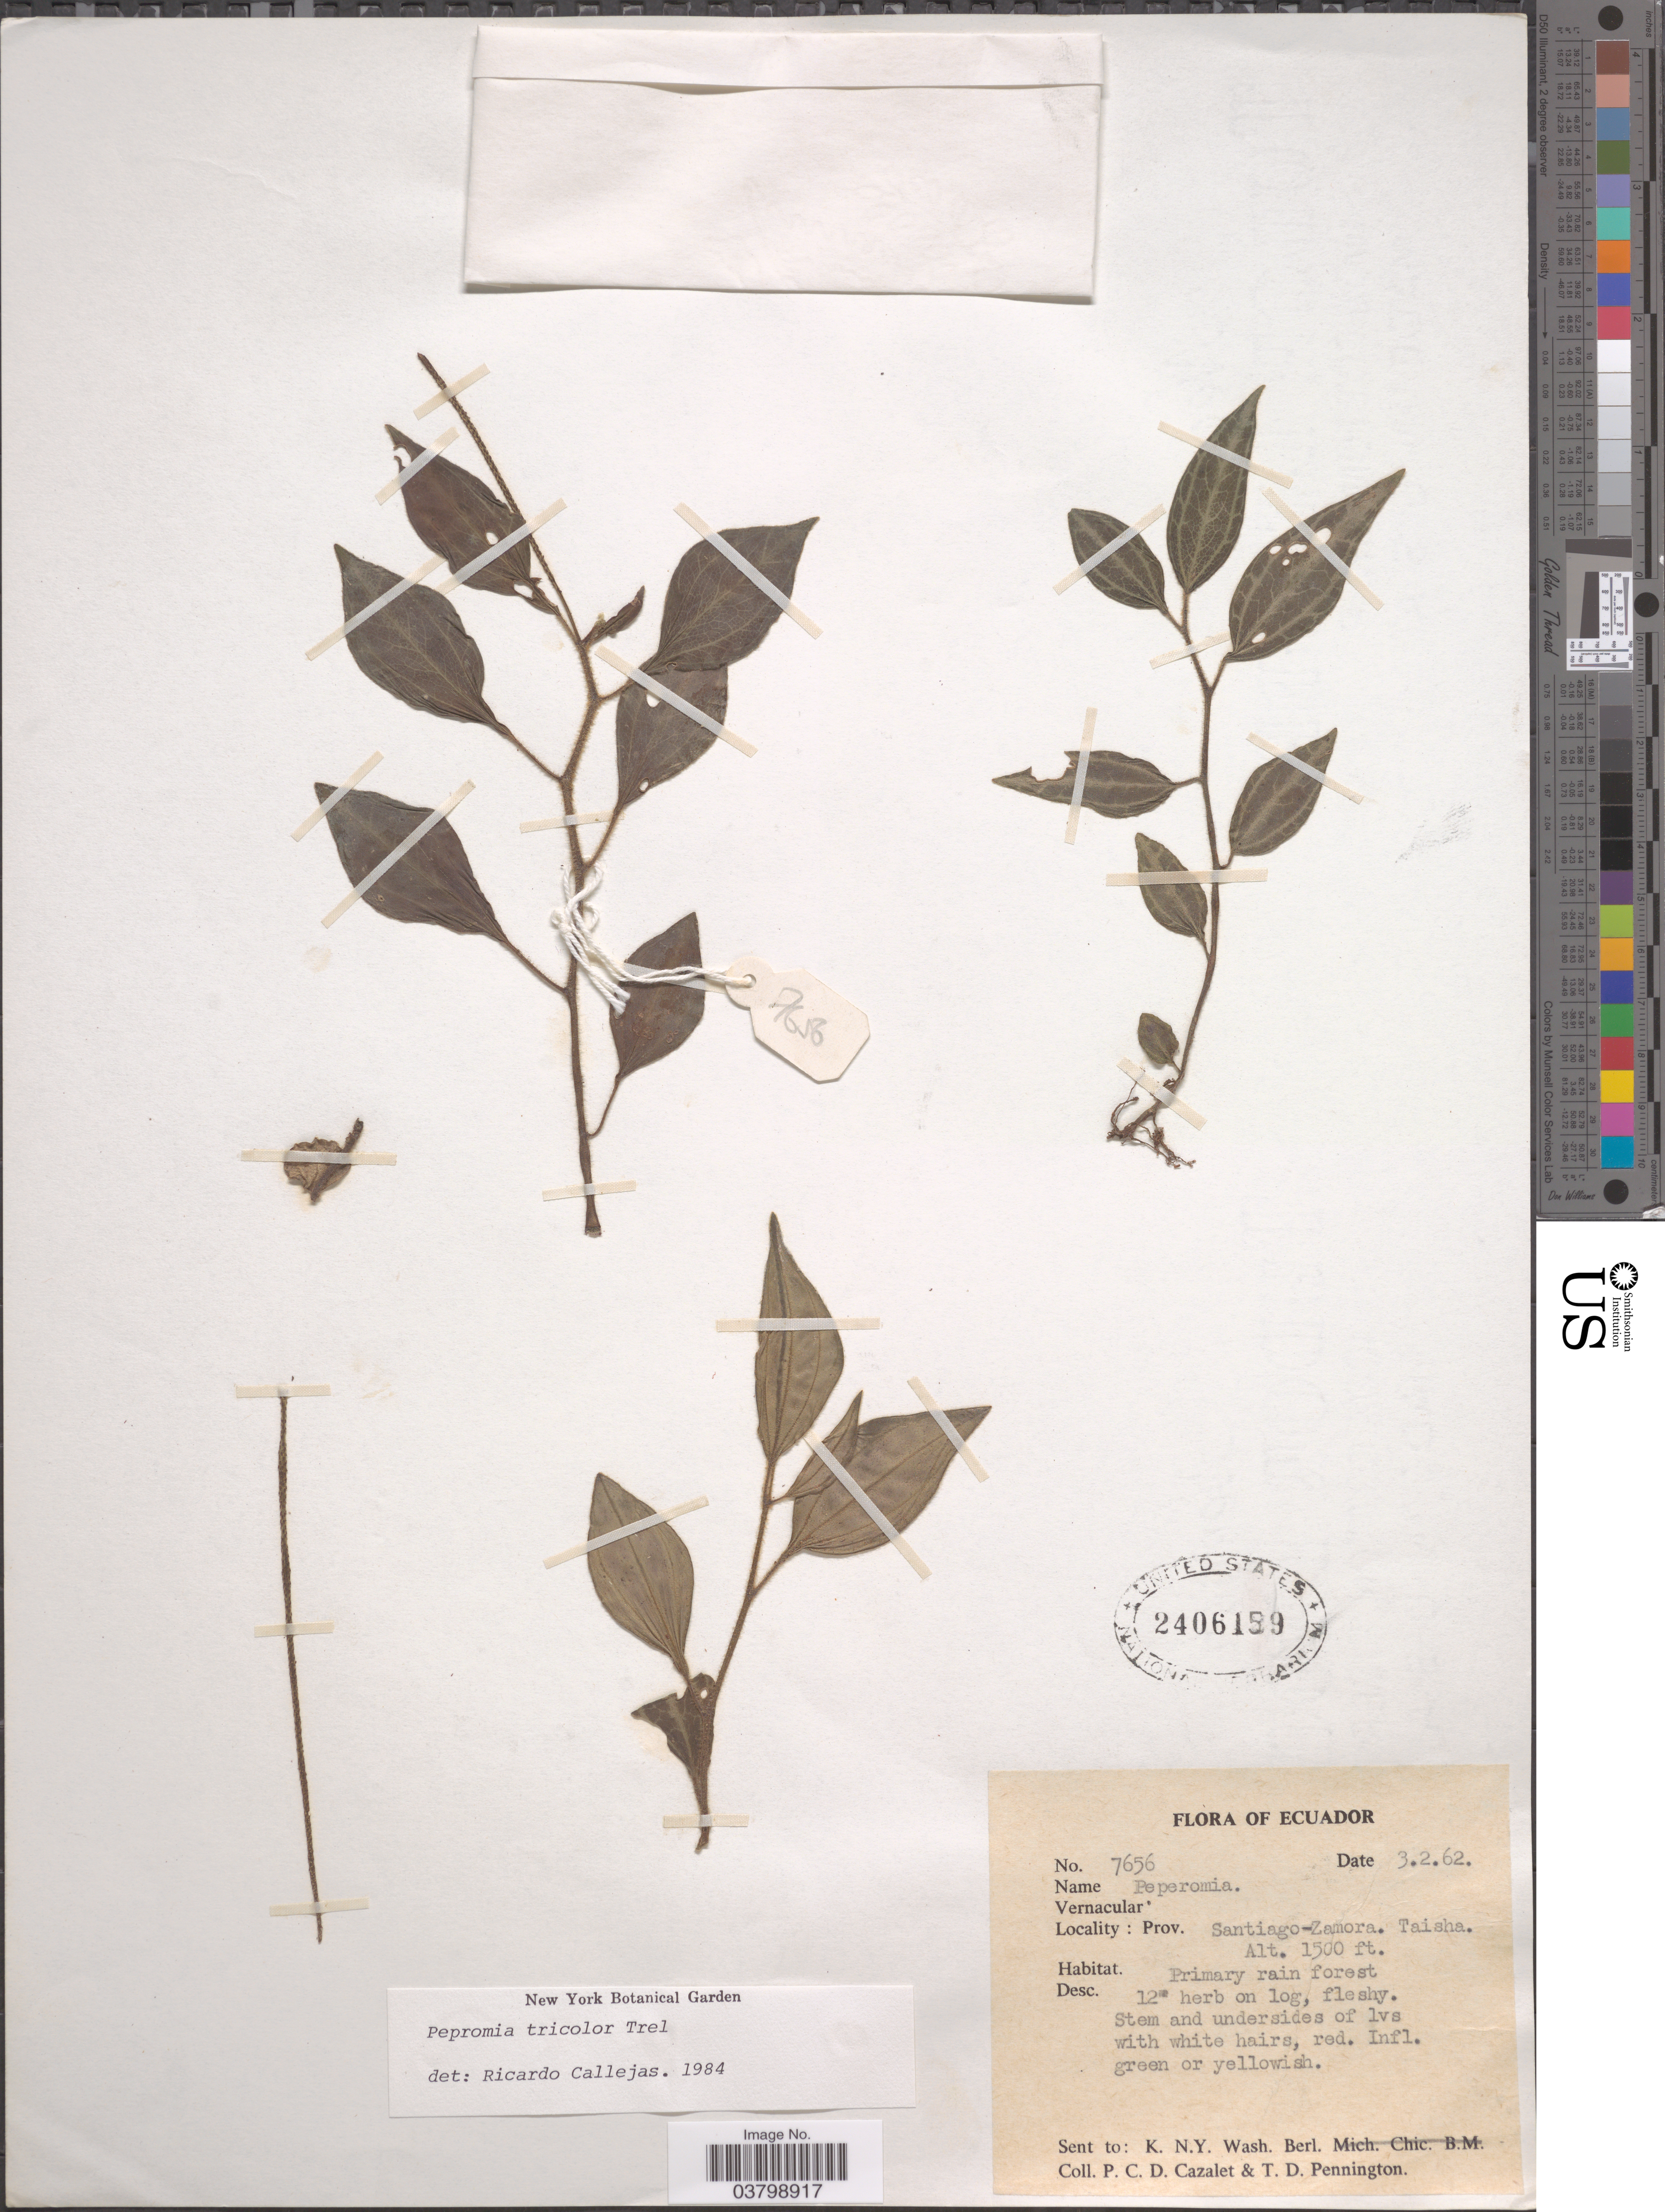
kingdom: Plantae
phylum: Tracheophyta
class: Magnoliopsida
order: Piperales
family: Piperaceae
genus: Peperomia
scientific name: Peperomia tricolor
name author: Trel. in J.F. Macbr.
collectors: P. C. D. Cazalet & T. D. Pennington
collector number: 7656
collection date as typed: Transcribed d/m/y: 3/2/62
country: Ecuador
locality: Prov. Santiago-Zamora. Taisha.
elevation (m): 457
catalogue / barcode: US 2406159